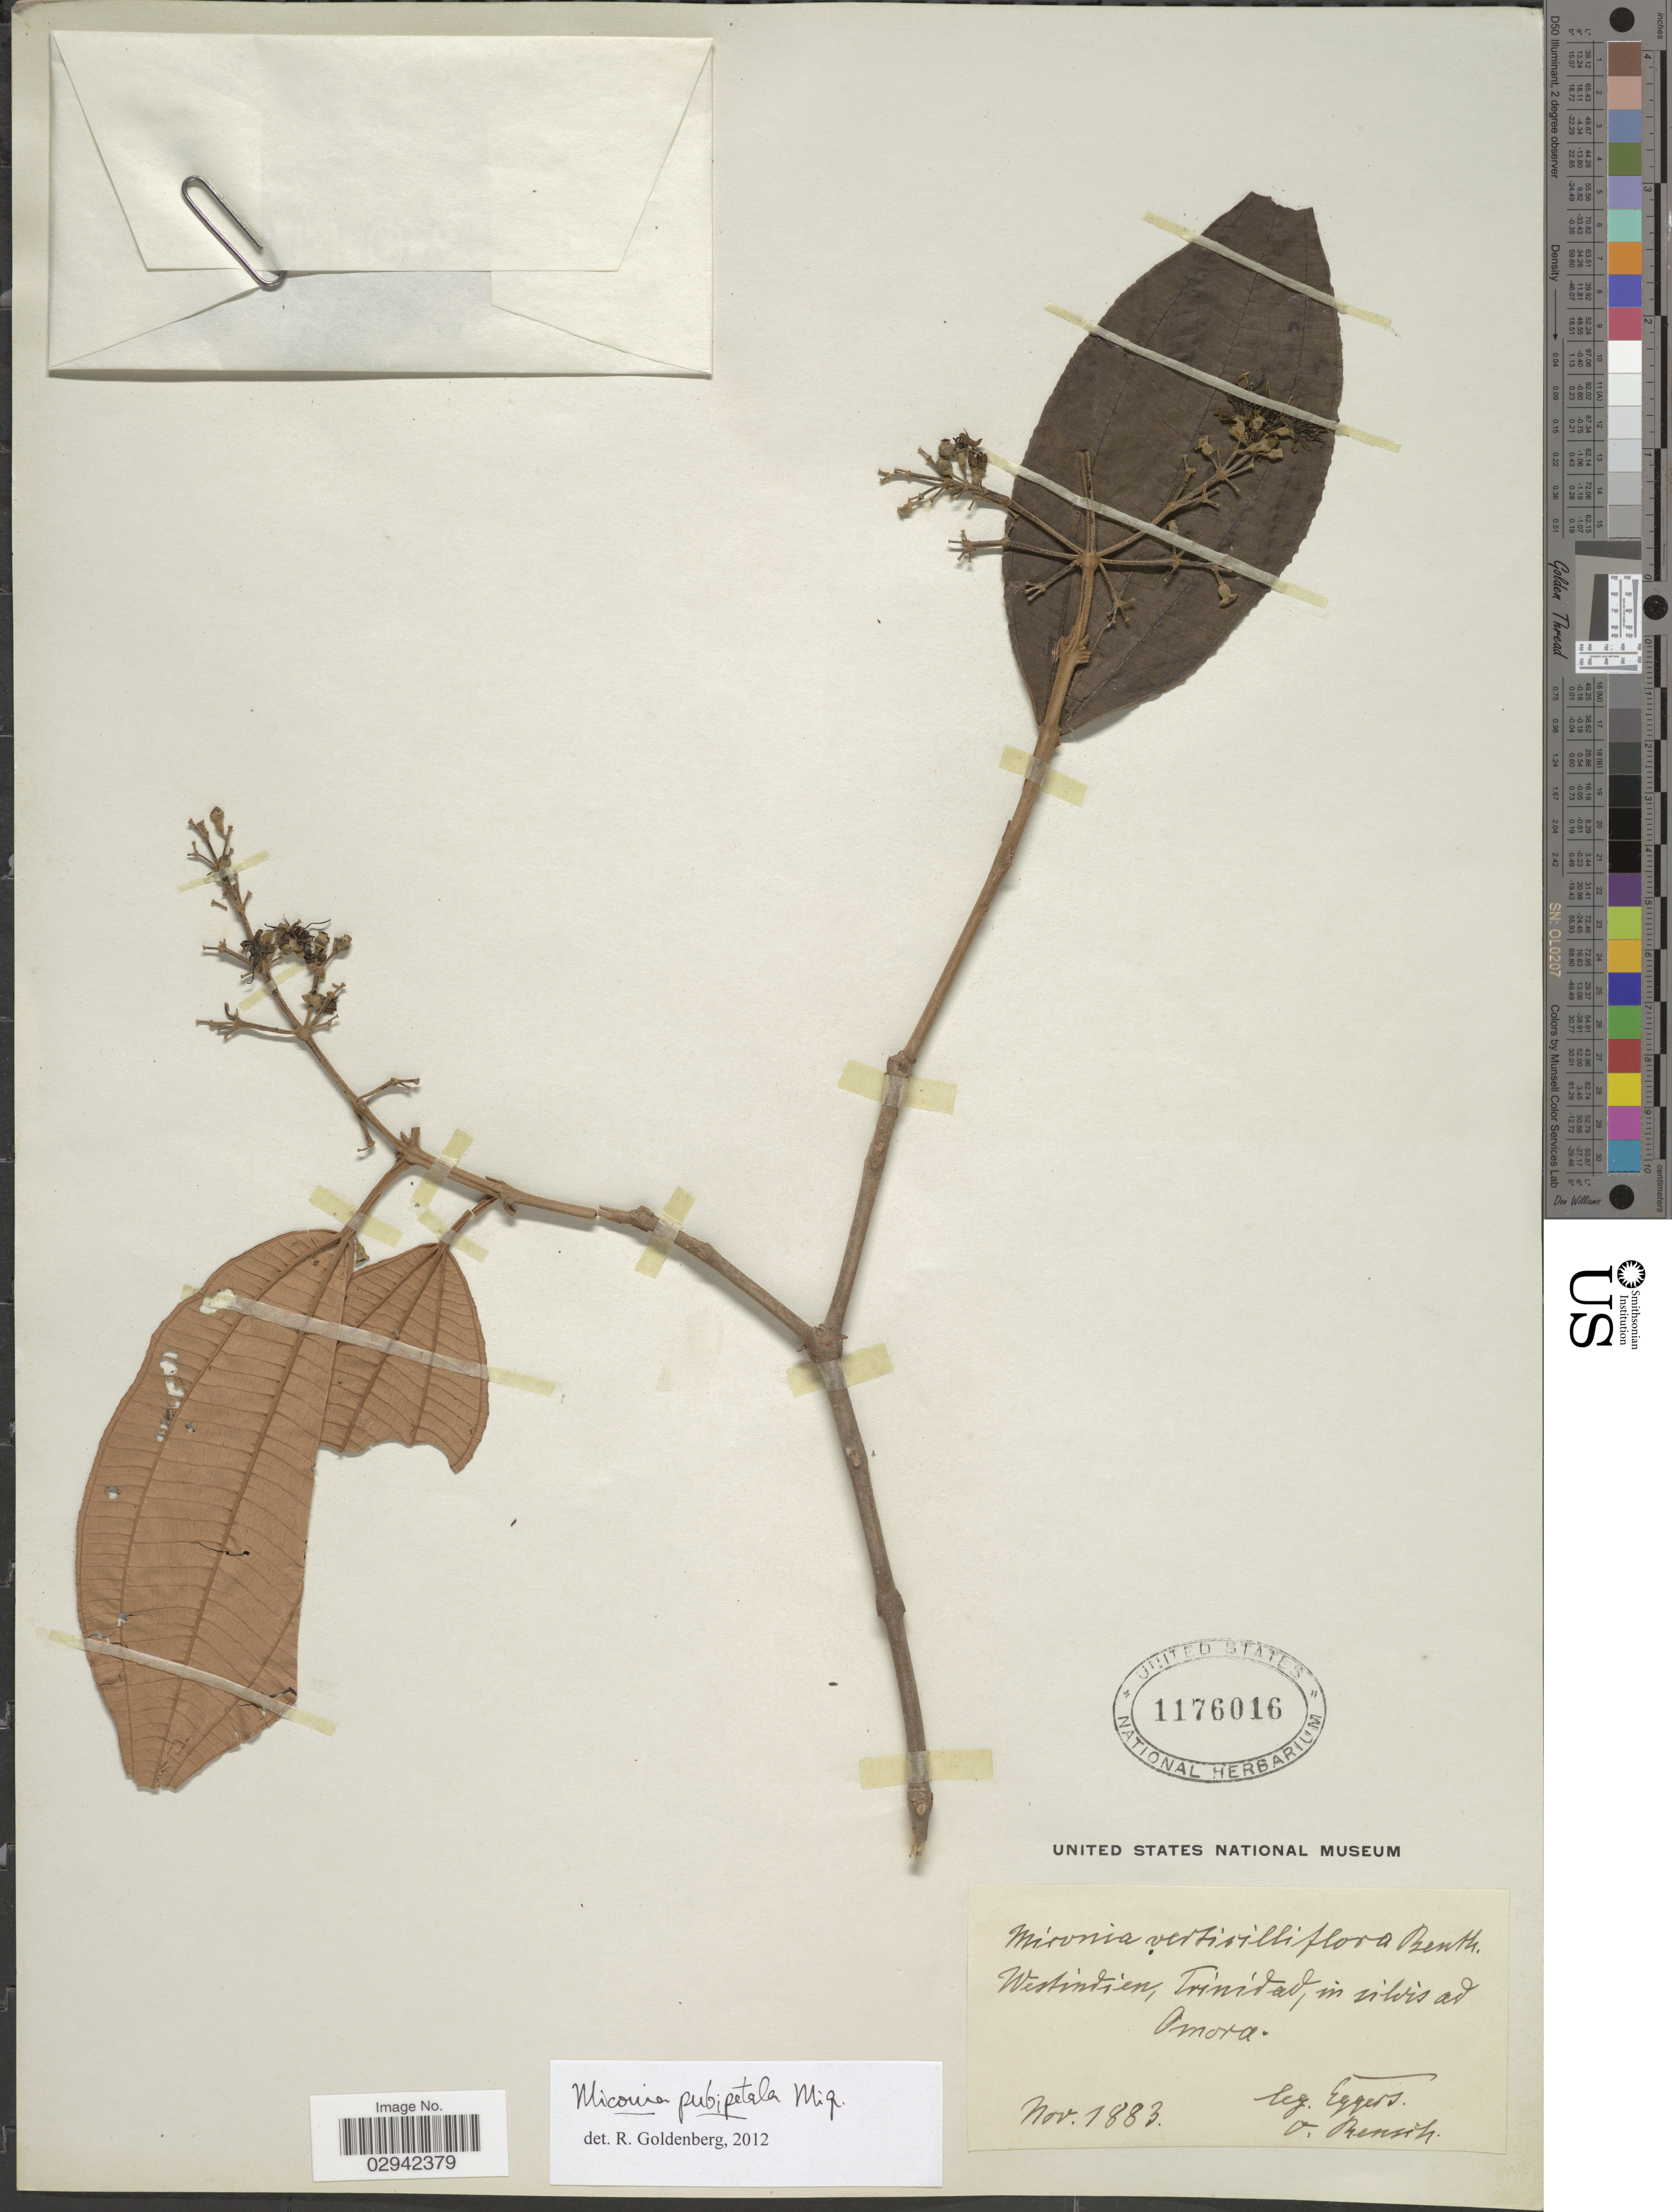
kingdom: Plantae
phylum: Tracheophyta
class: Magnoliopsida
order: Myrtales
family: Melastomataceae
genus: Miconia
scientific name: Miconia pubipetala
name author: Miq.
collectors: -. Eggers & O. Rensih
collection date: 1883-11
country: Trinidad and Tobago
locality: Westindien, Trinidad, in silvis ad Amora.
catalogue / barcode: US 1176016